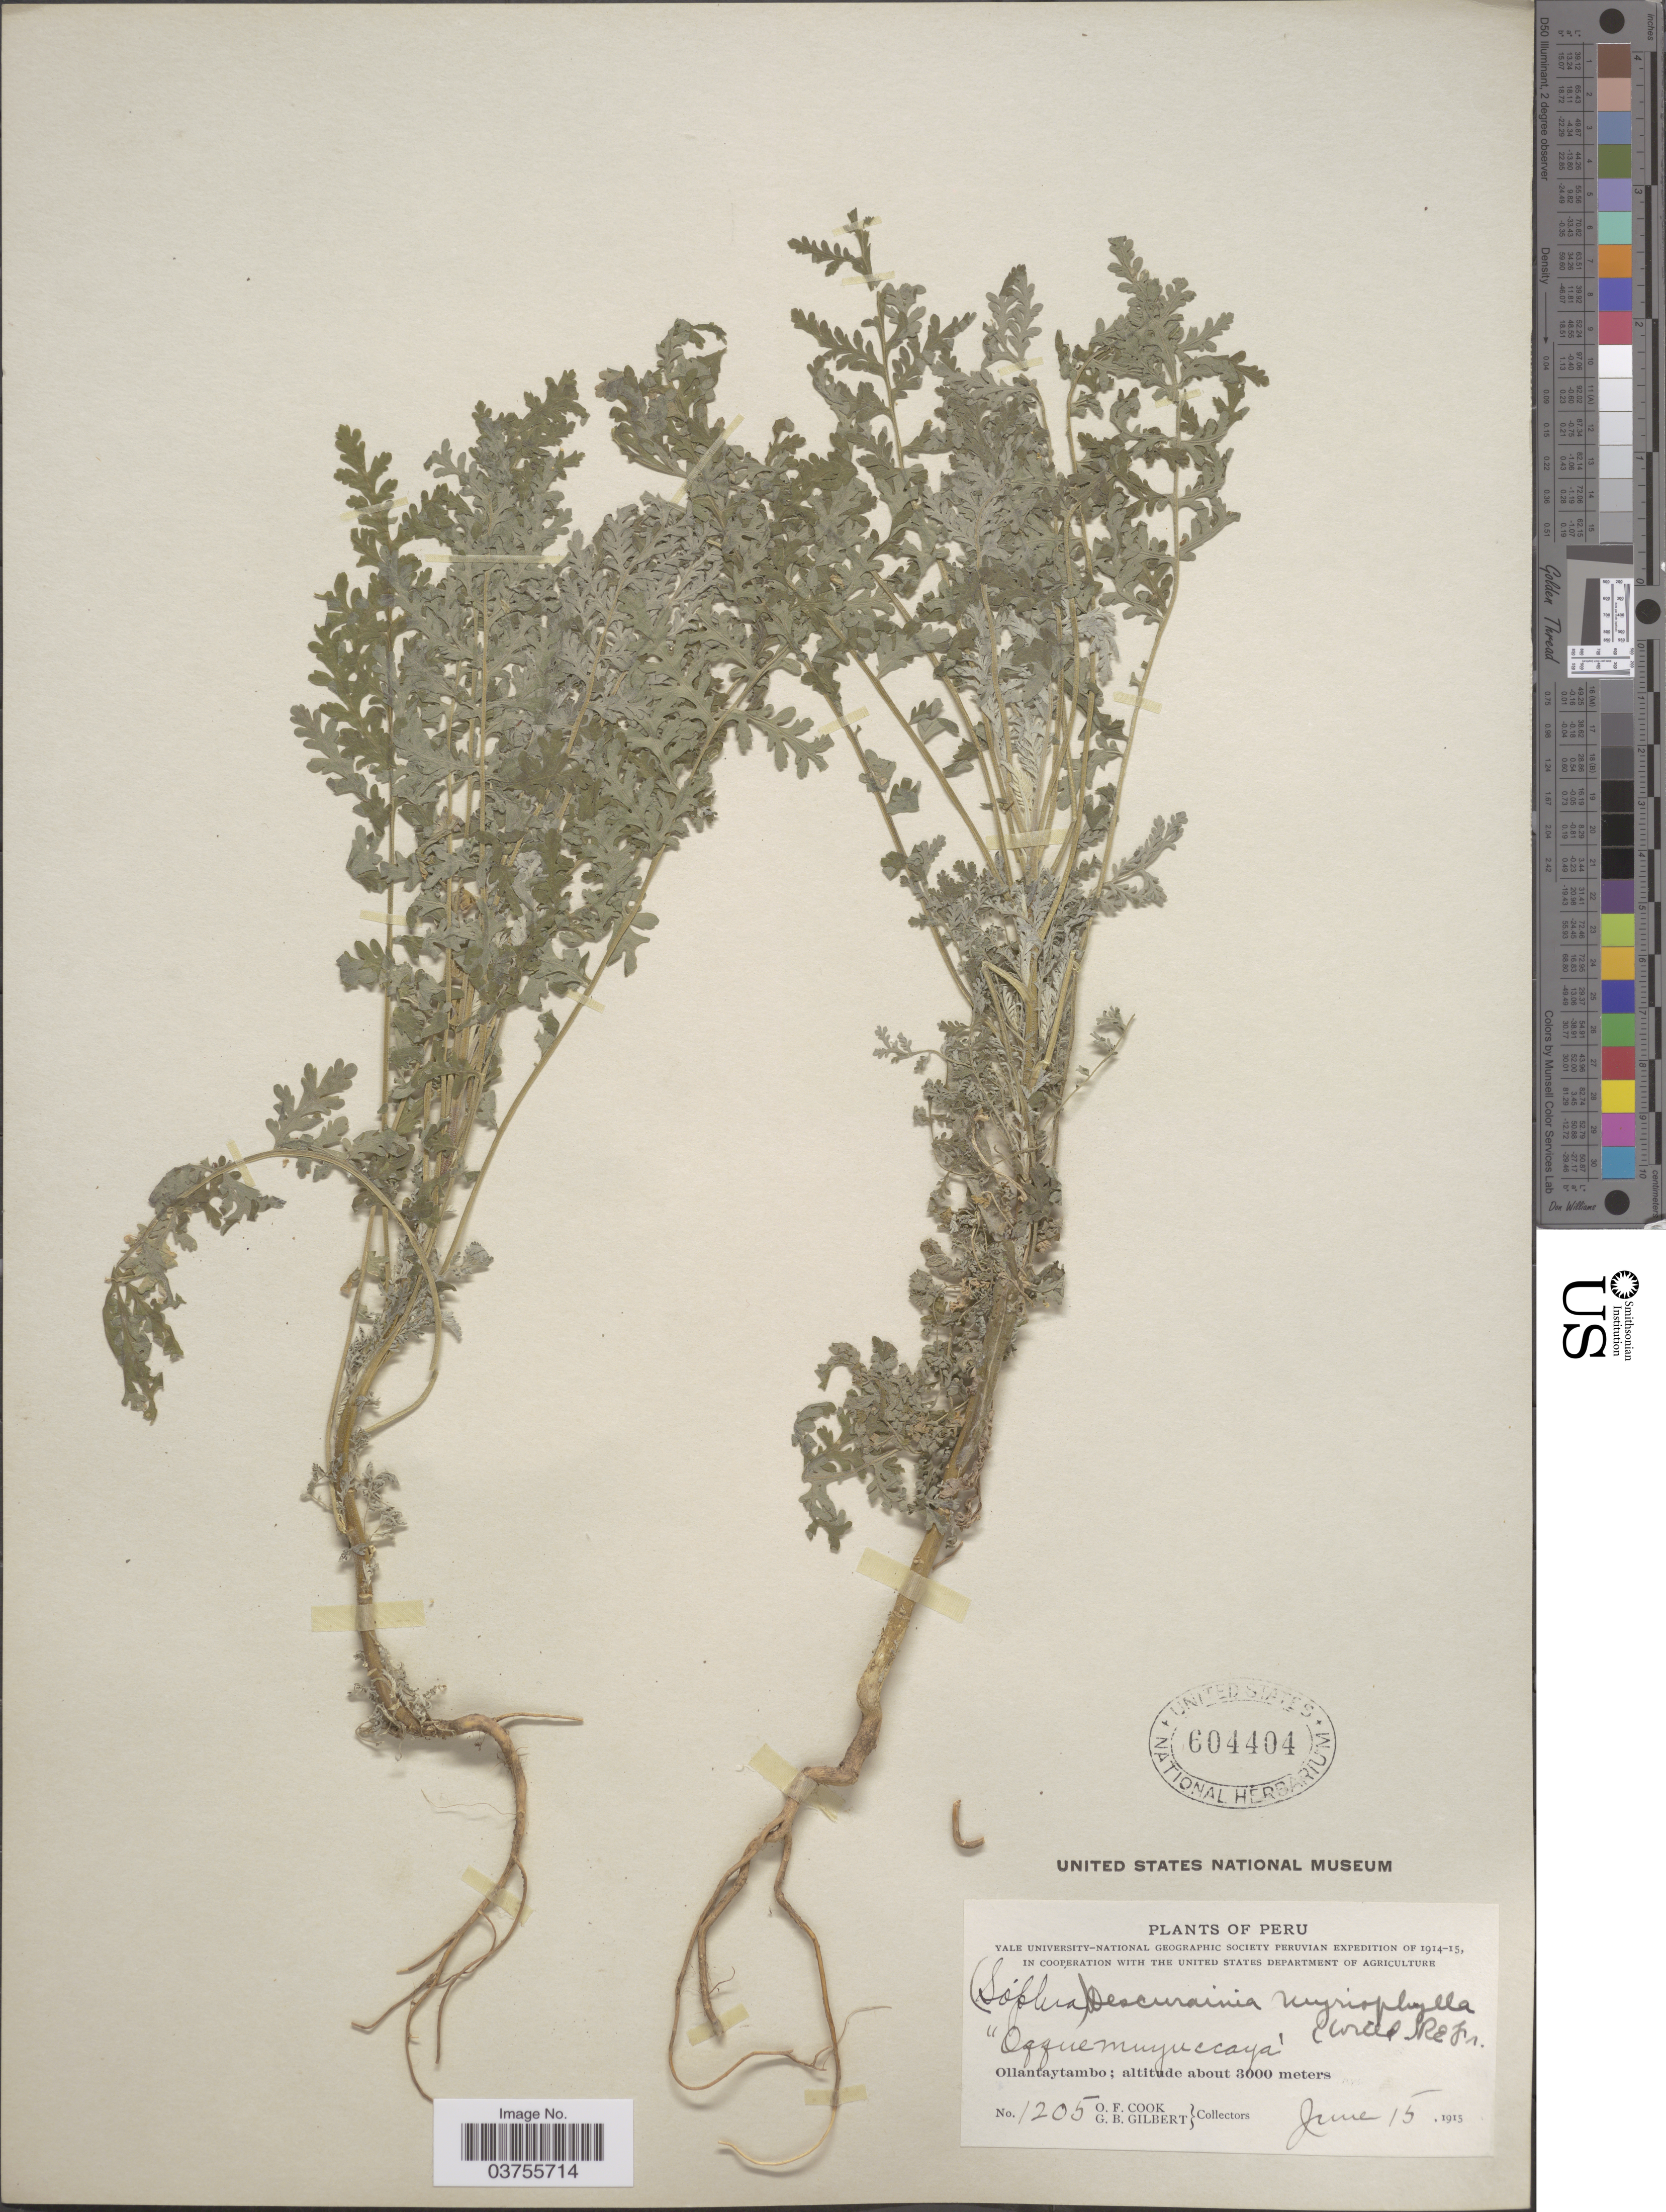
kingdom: Plantae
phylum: Tracheophyta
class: Magnoliopsida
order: Brassicales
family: Brassicaceae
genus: Descurainia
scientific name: Descurainia myriophylla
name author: (Willd.) R.E. Fr.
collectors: O. F. Cook & G. B. Gilbert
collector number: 1205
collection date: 1915-06-15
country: Peru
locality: Ollantaytambo.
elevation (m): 3000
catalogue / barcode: US 604404